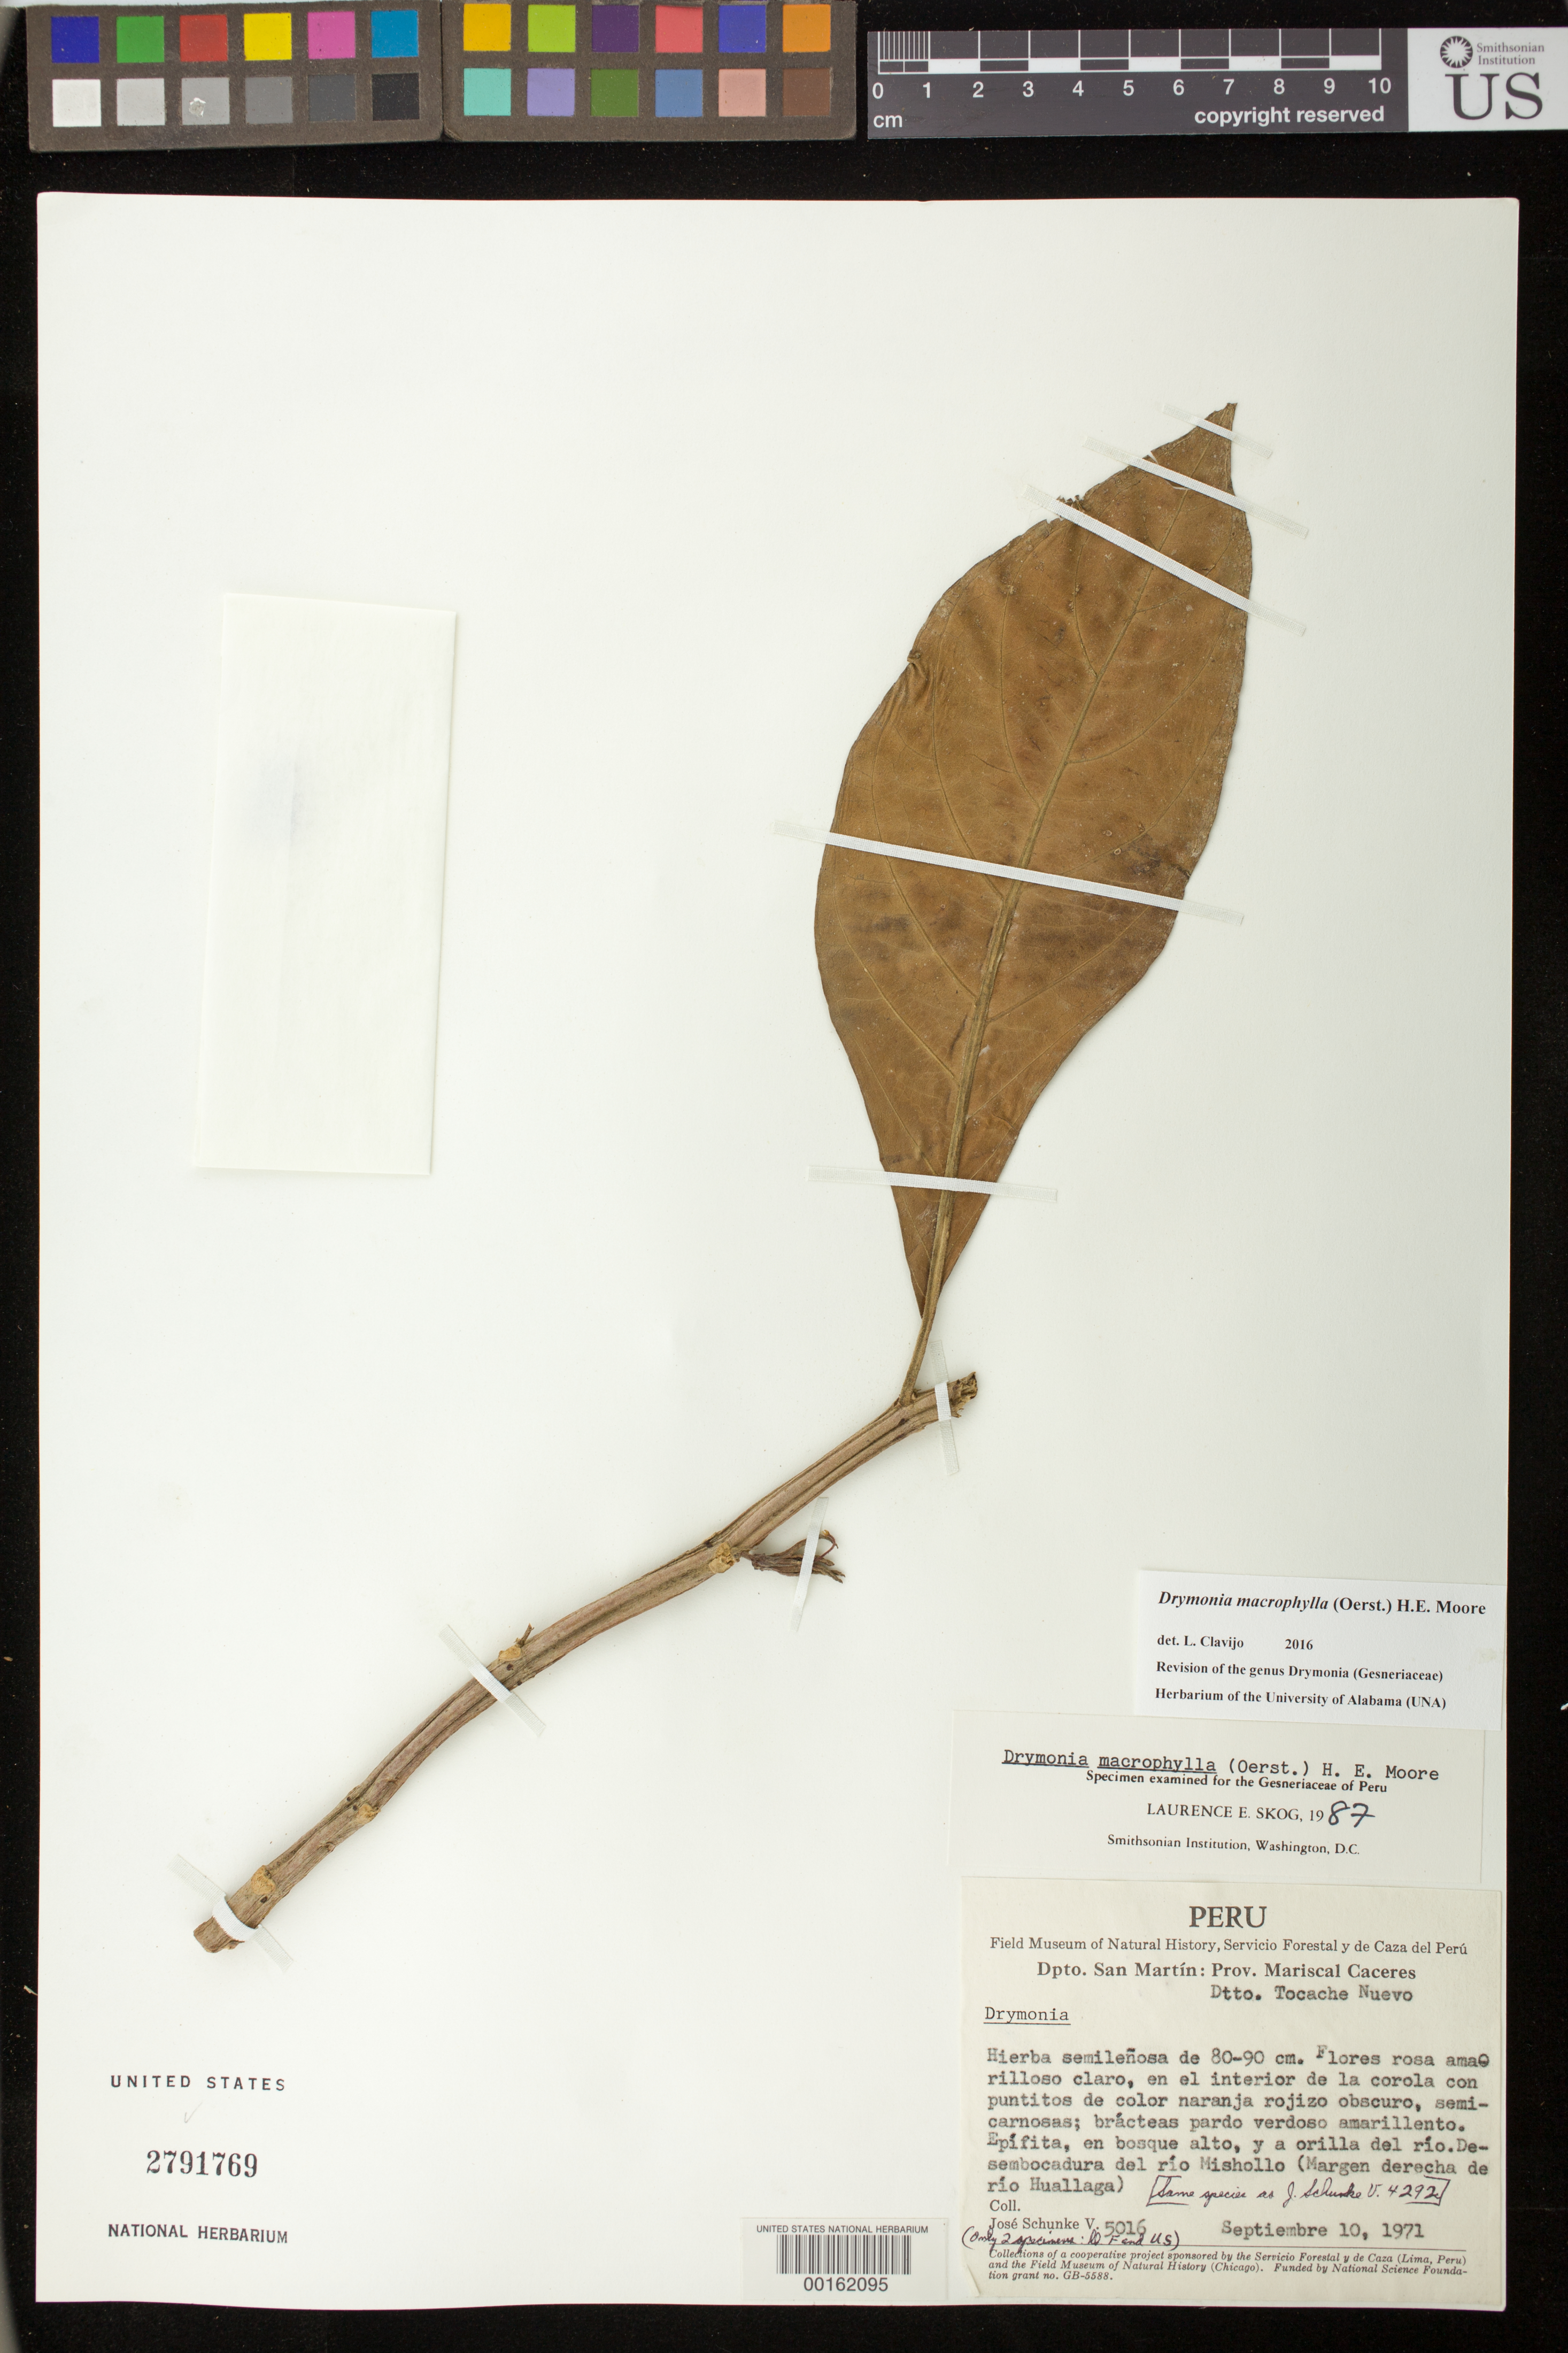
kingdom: Plantae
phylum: Tracheophyta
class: Magnoliopsida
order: Lamiales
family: Gesneriaceae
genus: Drymonia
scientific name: Drymonia macrophylla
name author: (Oerst.) H.E. Moore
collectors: J. Schunke Vigo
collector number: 5016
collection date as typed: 10 Sep 1971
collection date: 1971-09-10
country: Peru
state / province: San Martín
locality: Prov. Mariscal Cáceres, Dtto Tocache Nuevo, mouth of Rio Mishollo (right hand bank of Rio Huallaga)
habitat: Epiphyte, in tall forest, and bank of river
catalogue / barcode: US 2791769